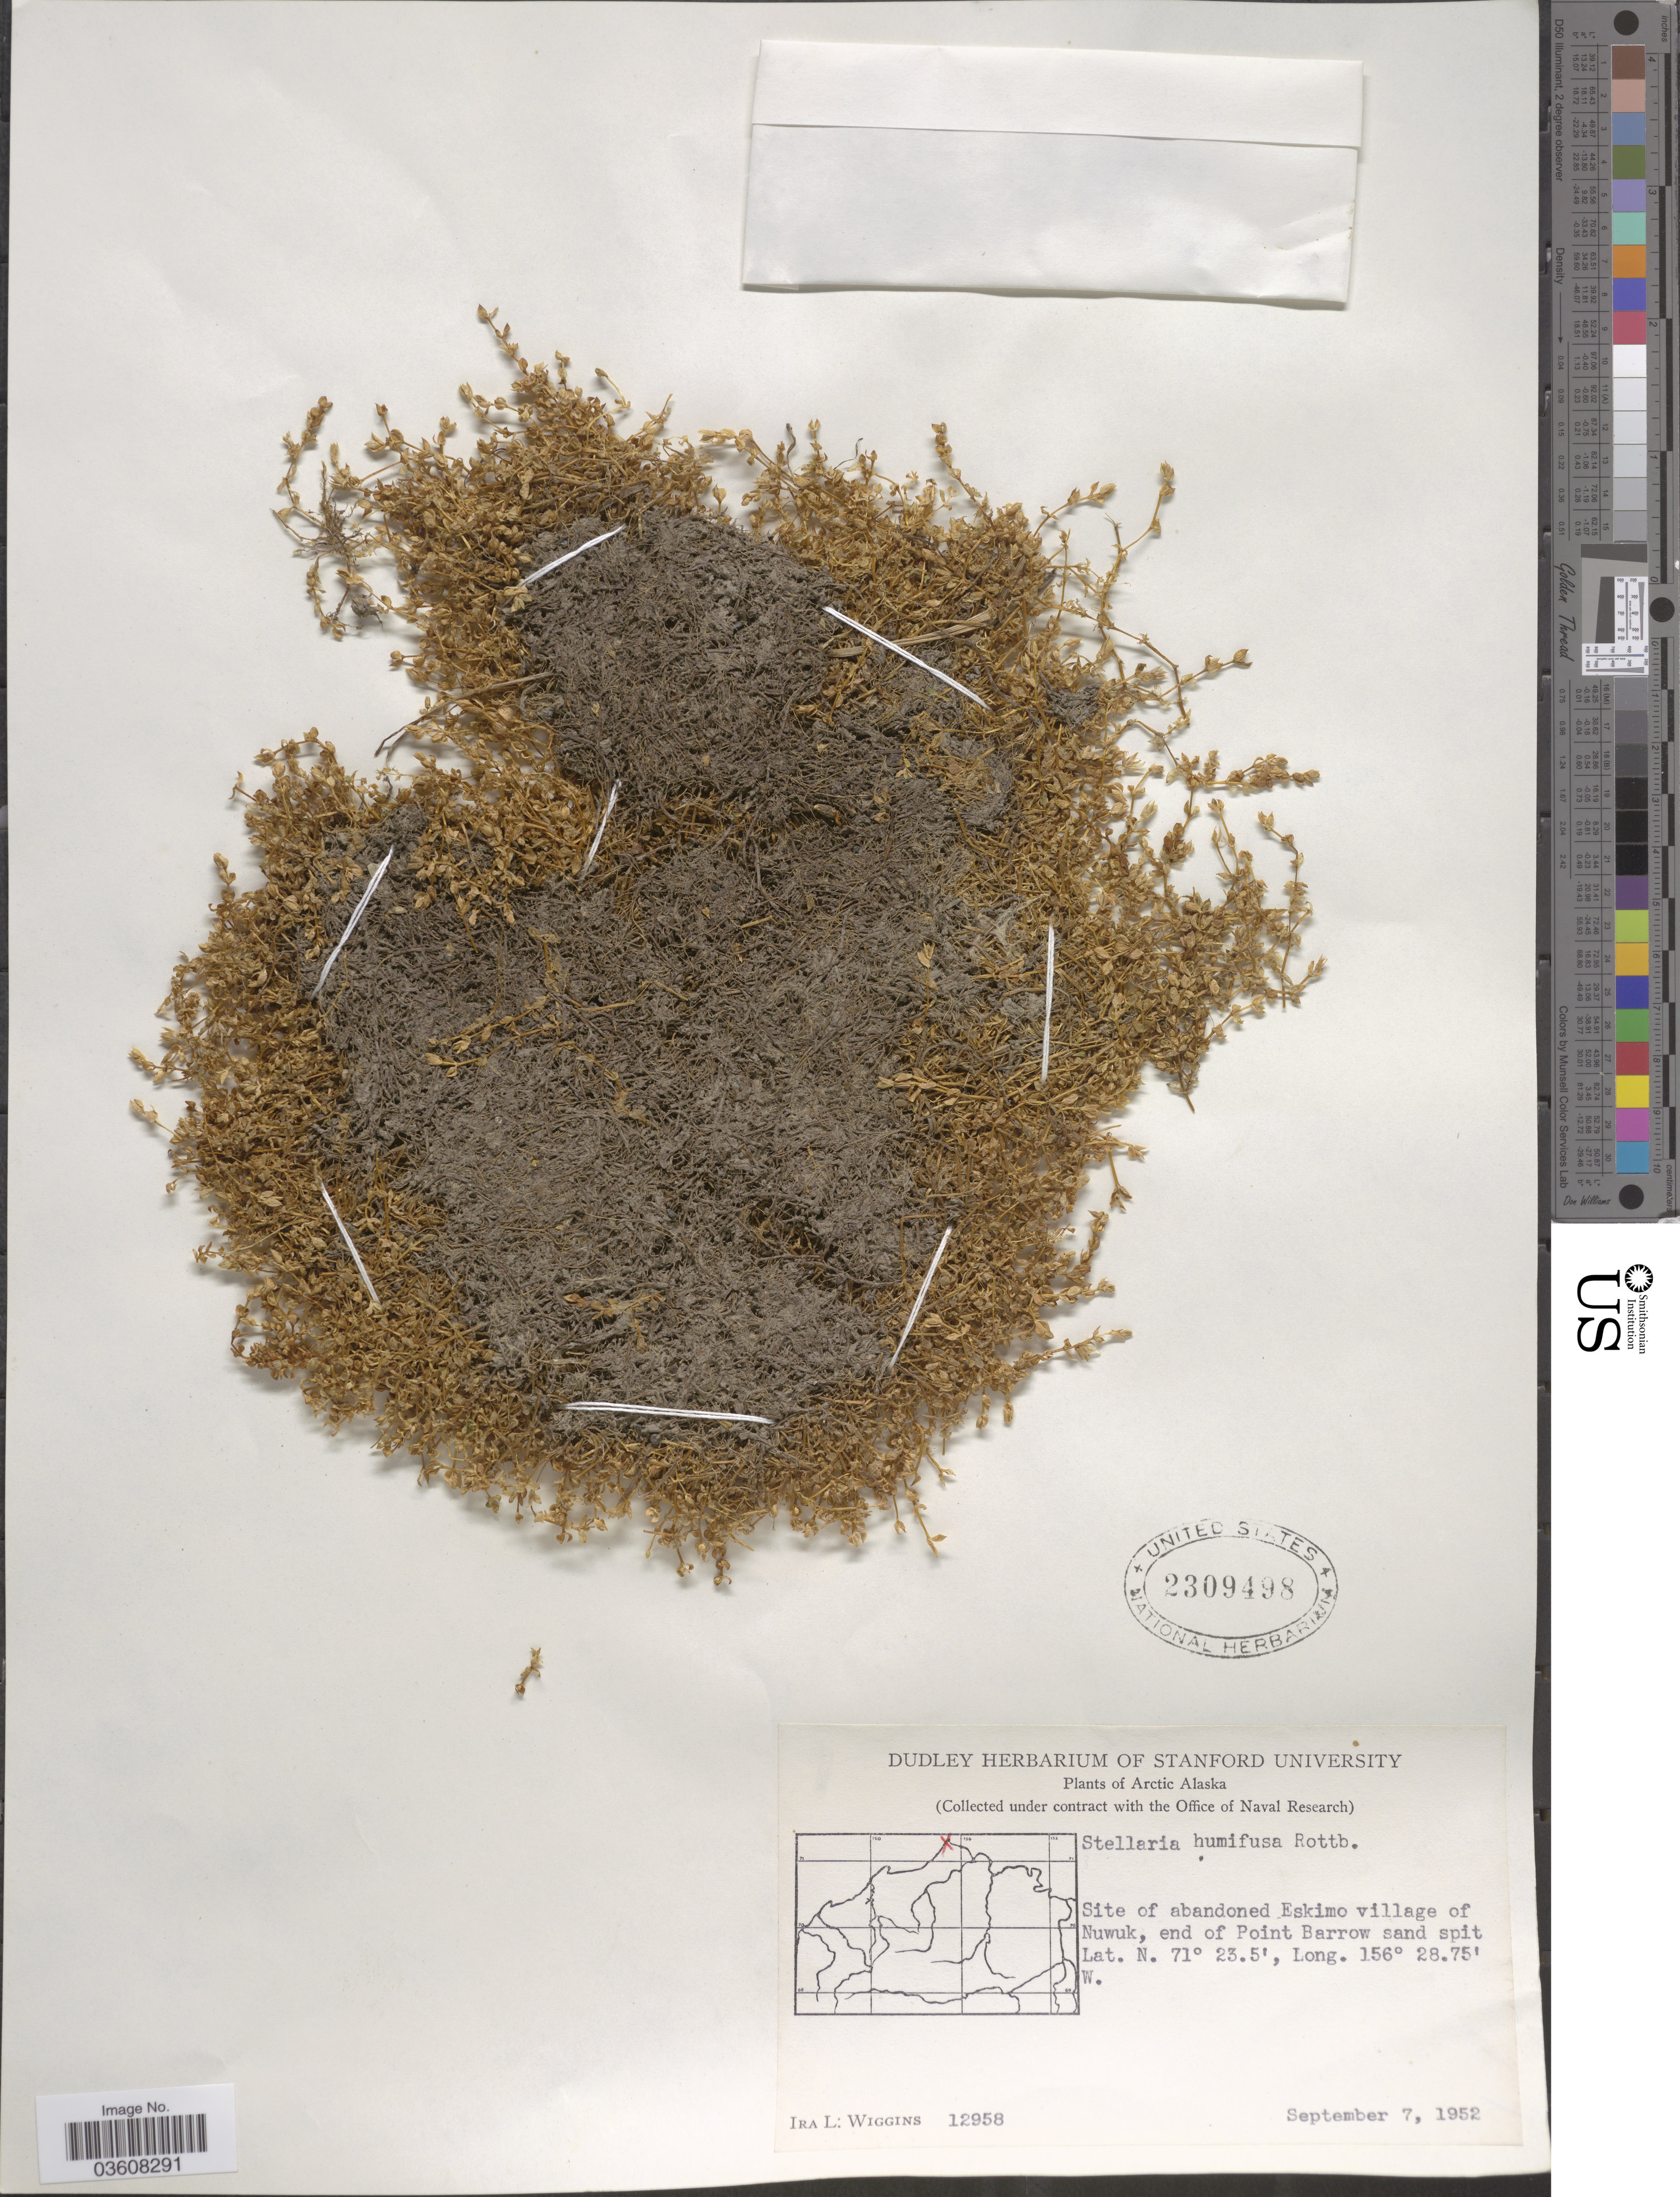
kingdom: Plantae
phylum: Tracheophyta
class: Magnoliopsida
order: Caryophyllales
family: Caryophyllaceae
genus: Stellaria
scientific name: Stellaria humifusa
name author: Rottb.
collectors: I. L. Wiggins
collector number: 12958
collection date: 1952-09-07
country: United States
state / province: Alaska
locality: Arctic Alaska. Site of abandoned Eskimo village of Nuwuk, end of Point Barrow sand spit.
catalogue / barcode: US 2309498